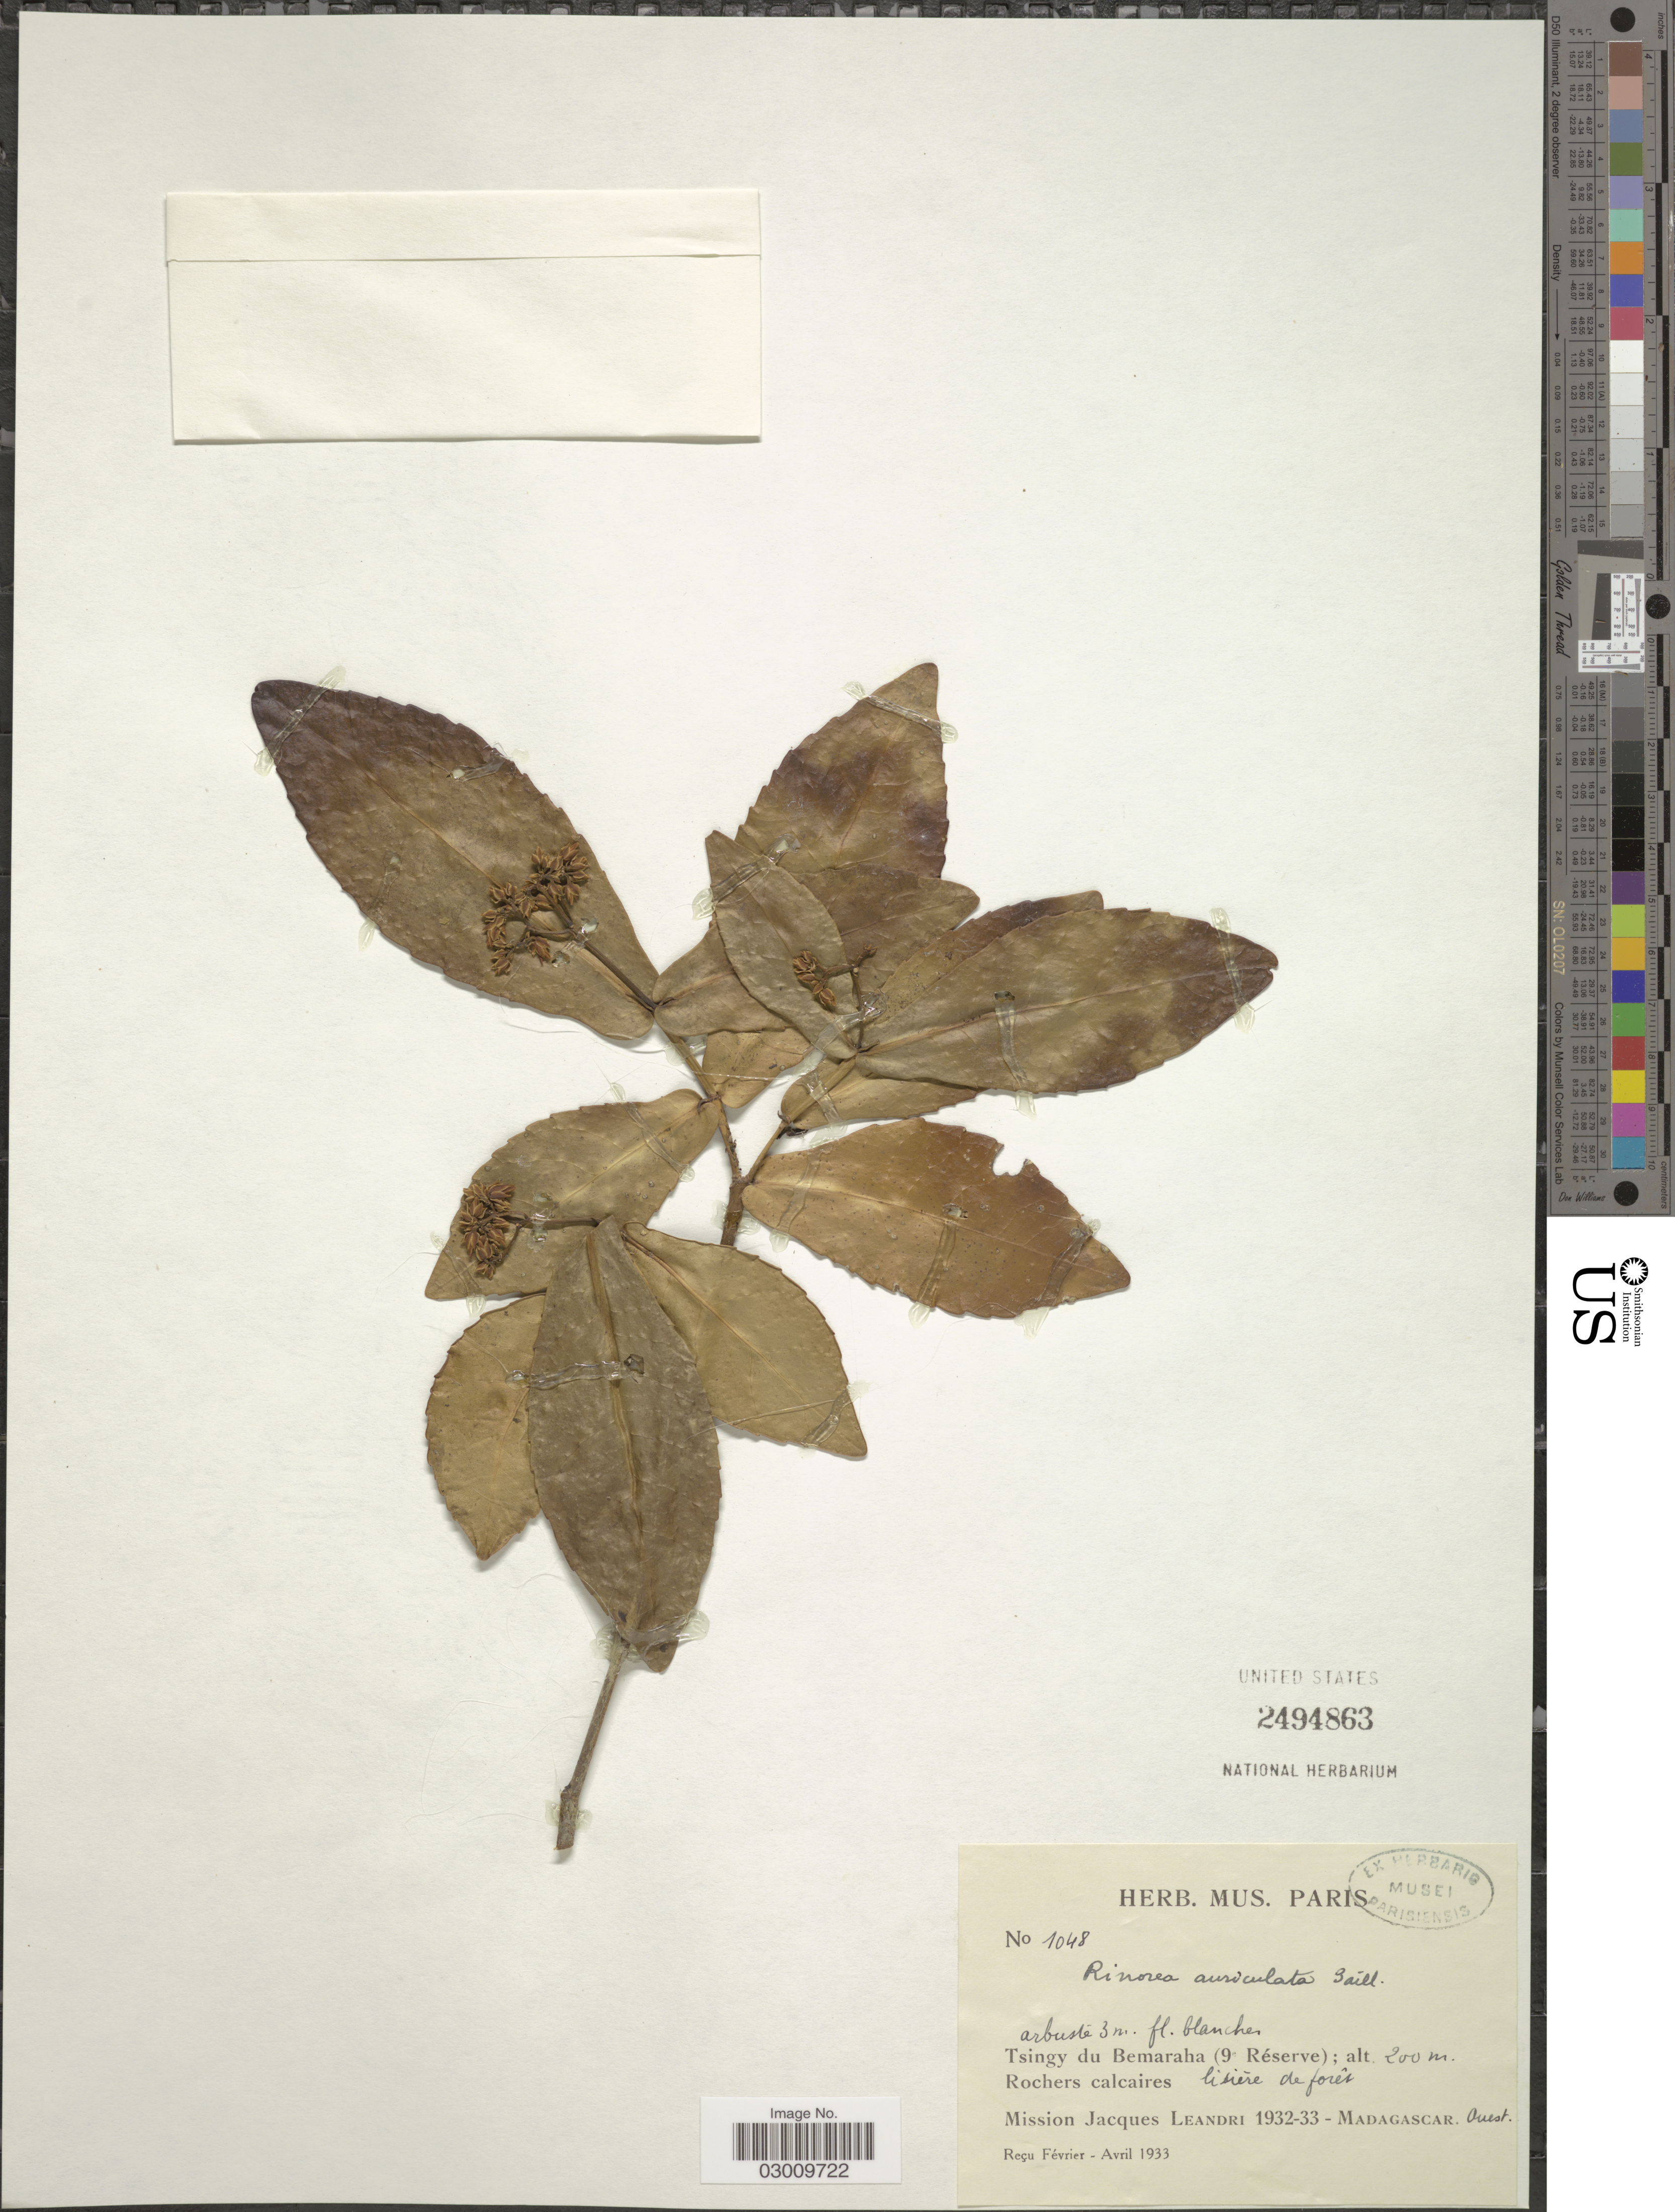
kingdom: Plantae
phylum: Tracheophyta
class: Magnoliopsida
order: Malpighiales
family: Violaceae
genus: Rinorea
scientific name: Rinorea auriculata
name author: (Tul.) Baill.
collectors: J. Leandri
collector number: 1048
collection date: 1932/1933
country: Madagascar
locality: Tsingy du Bemaraha (9 Réserve).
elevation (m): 200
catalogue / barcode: US 2494863